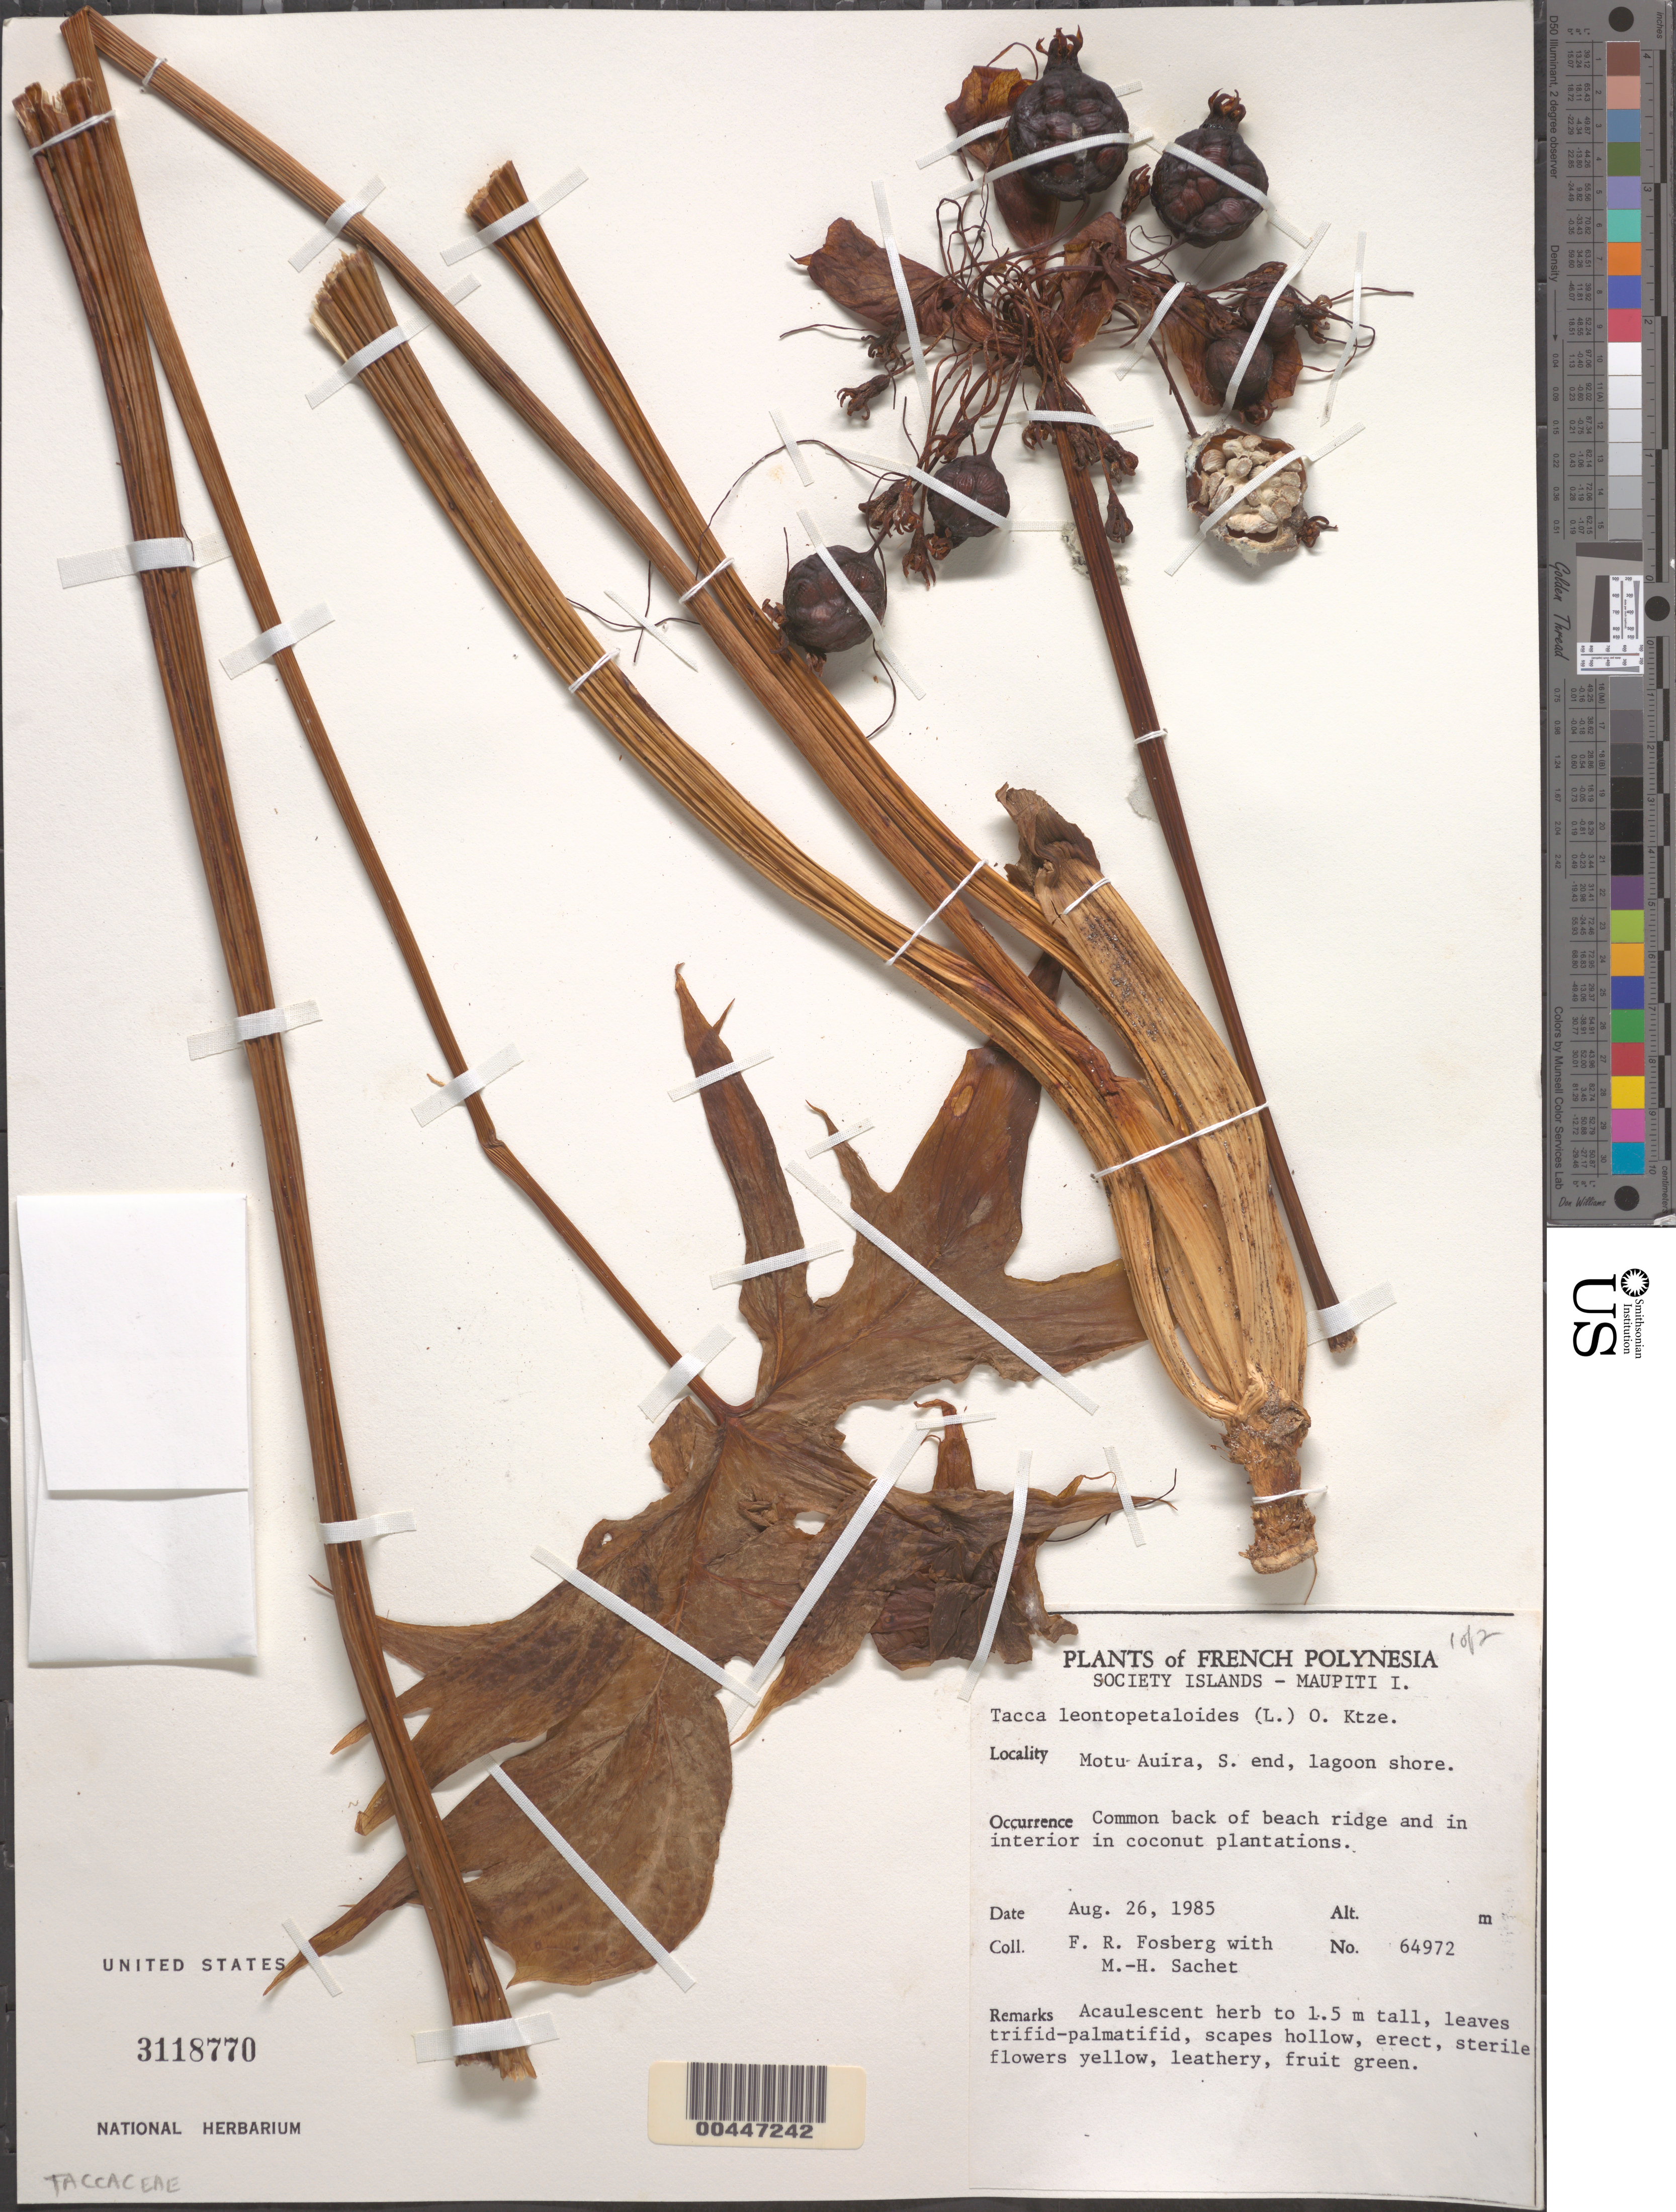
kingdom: Plantae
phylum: Tracheophyta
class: Liliopsida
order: Dioscoreales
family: Dioscoreaceae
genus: Tacca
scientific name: Tacca leontopetaloides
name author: (L.) Kuntze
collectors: F. R. Fosberg & M.-H. Sachet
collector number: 64972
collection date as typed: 26 Aug 1985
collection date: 1985-08-26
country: French Polynesia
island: Maupiti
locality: Motu auira [Society Is.]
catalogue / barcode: US 3118770